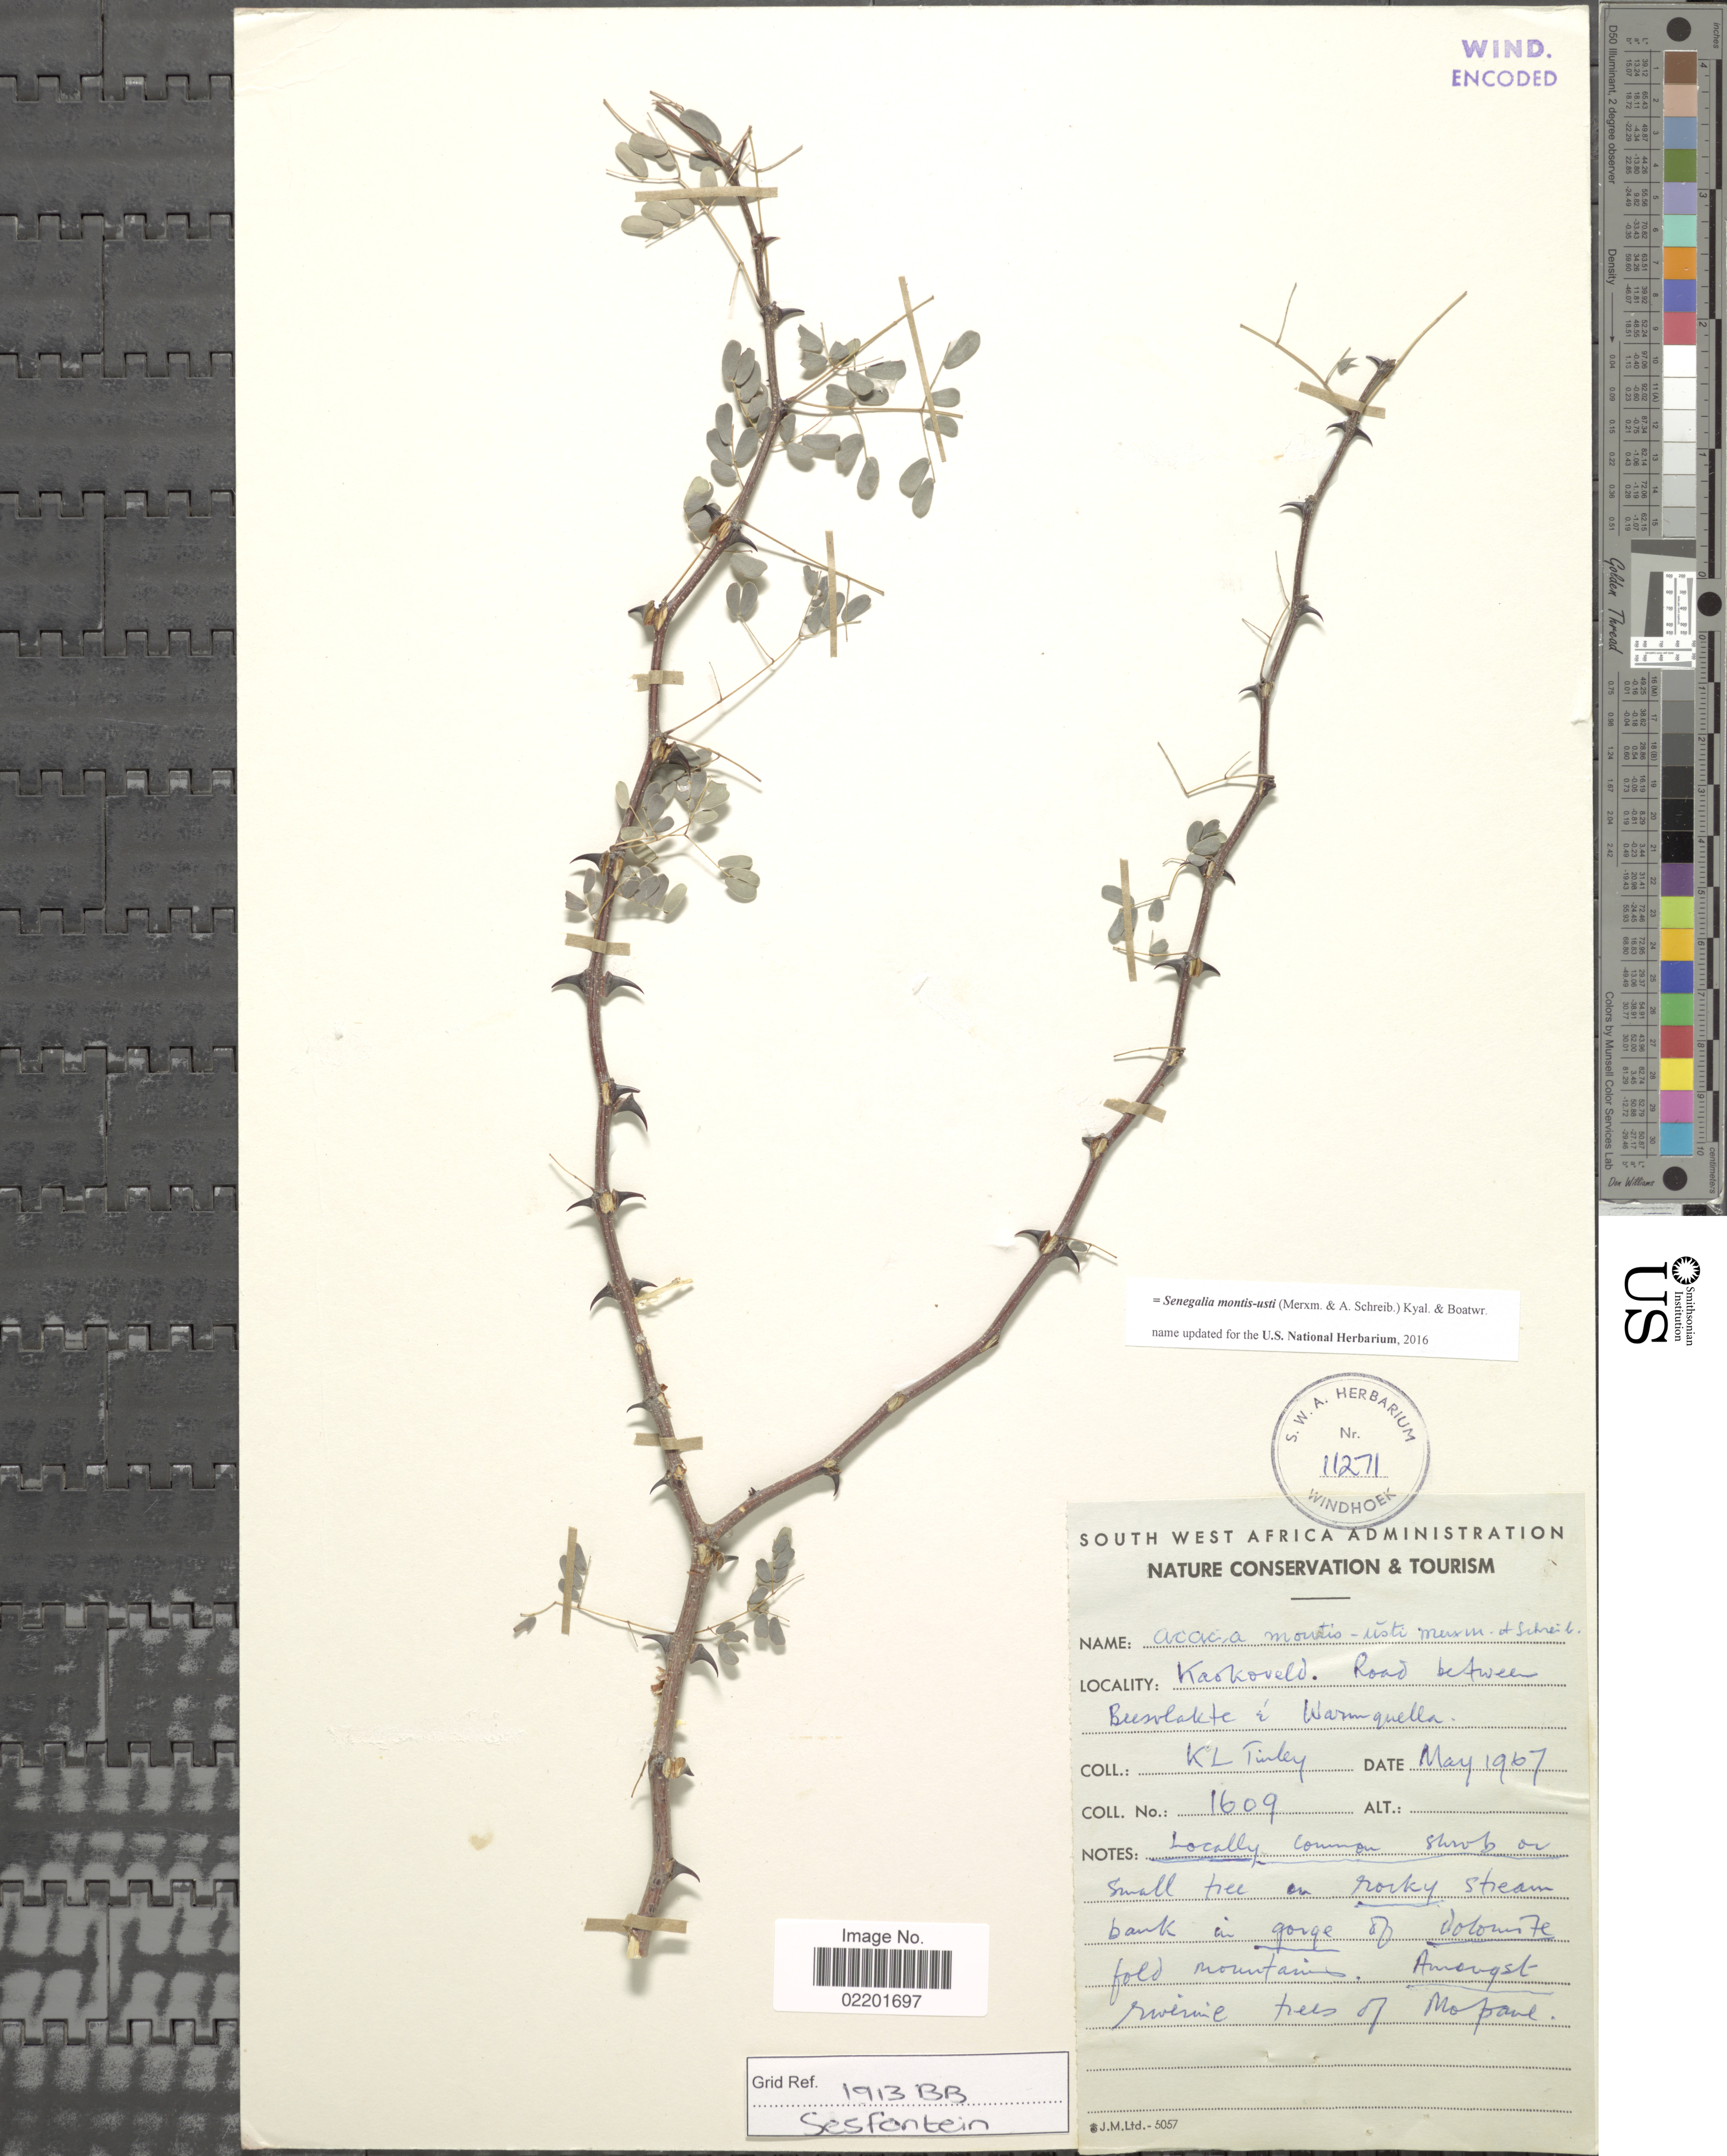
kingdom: Plantae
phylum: Tracheophyta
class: Magnoliopsida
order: Fabales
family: Fabaceae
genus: Senegalia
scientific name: Senegalia montis-usti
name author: (Merxm. & A. Schreib.) Kyal. & Boatwr.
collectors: K. Tinley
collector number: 1609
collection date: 1967-05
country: Namibia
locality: Kaokoveld, road between Beesvlakte a Warmquella.